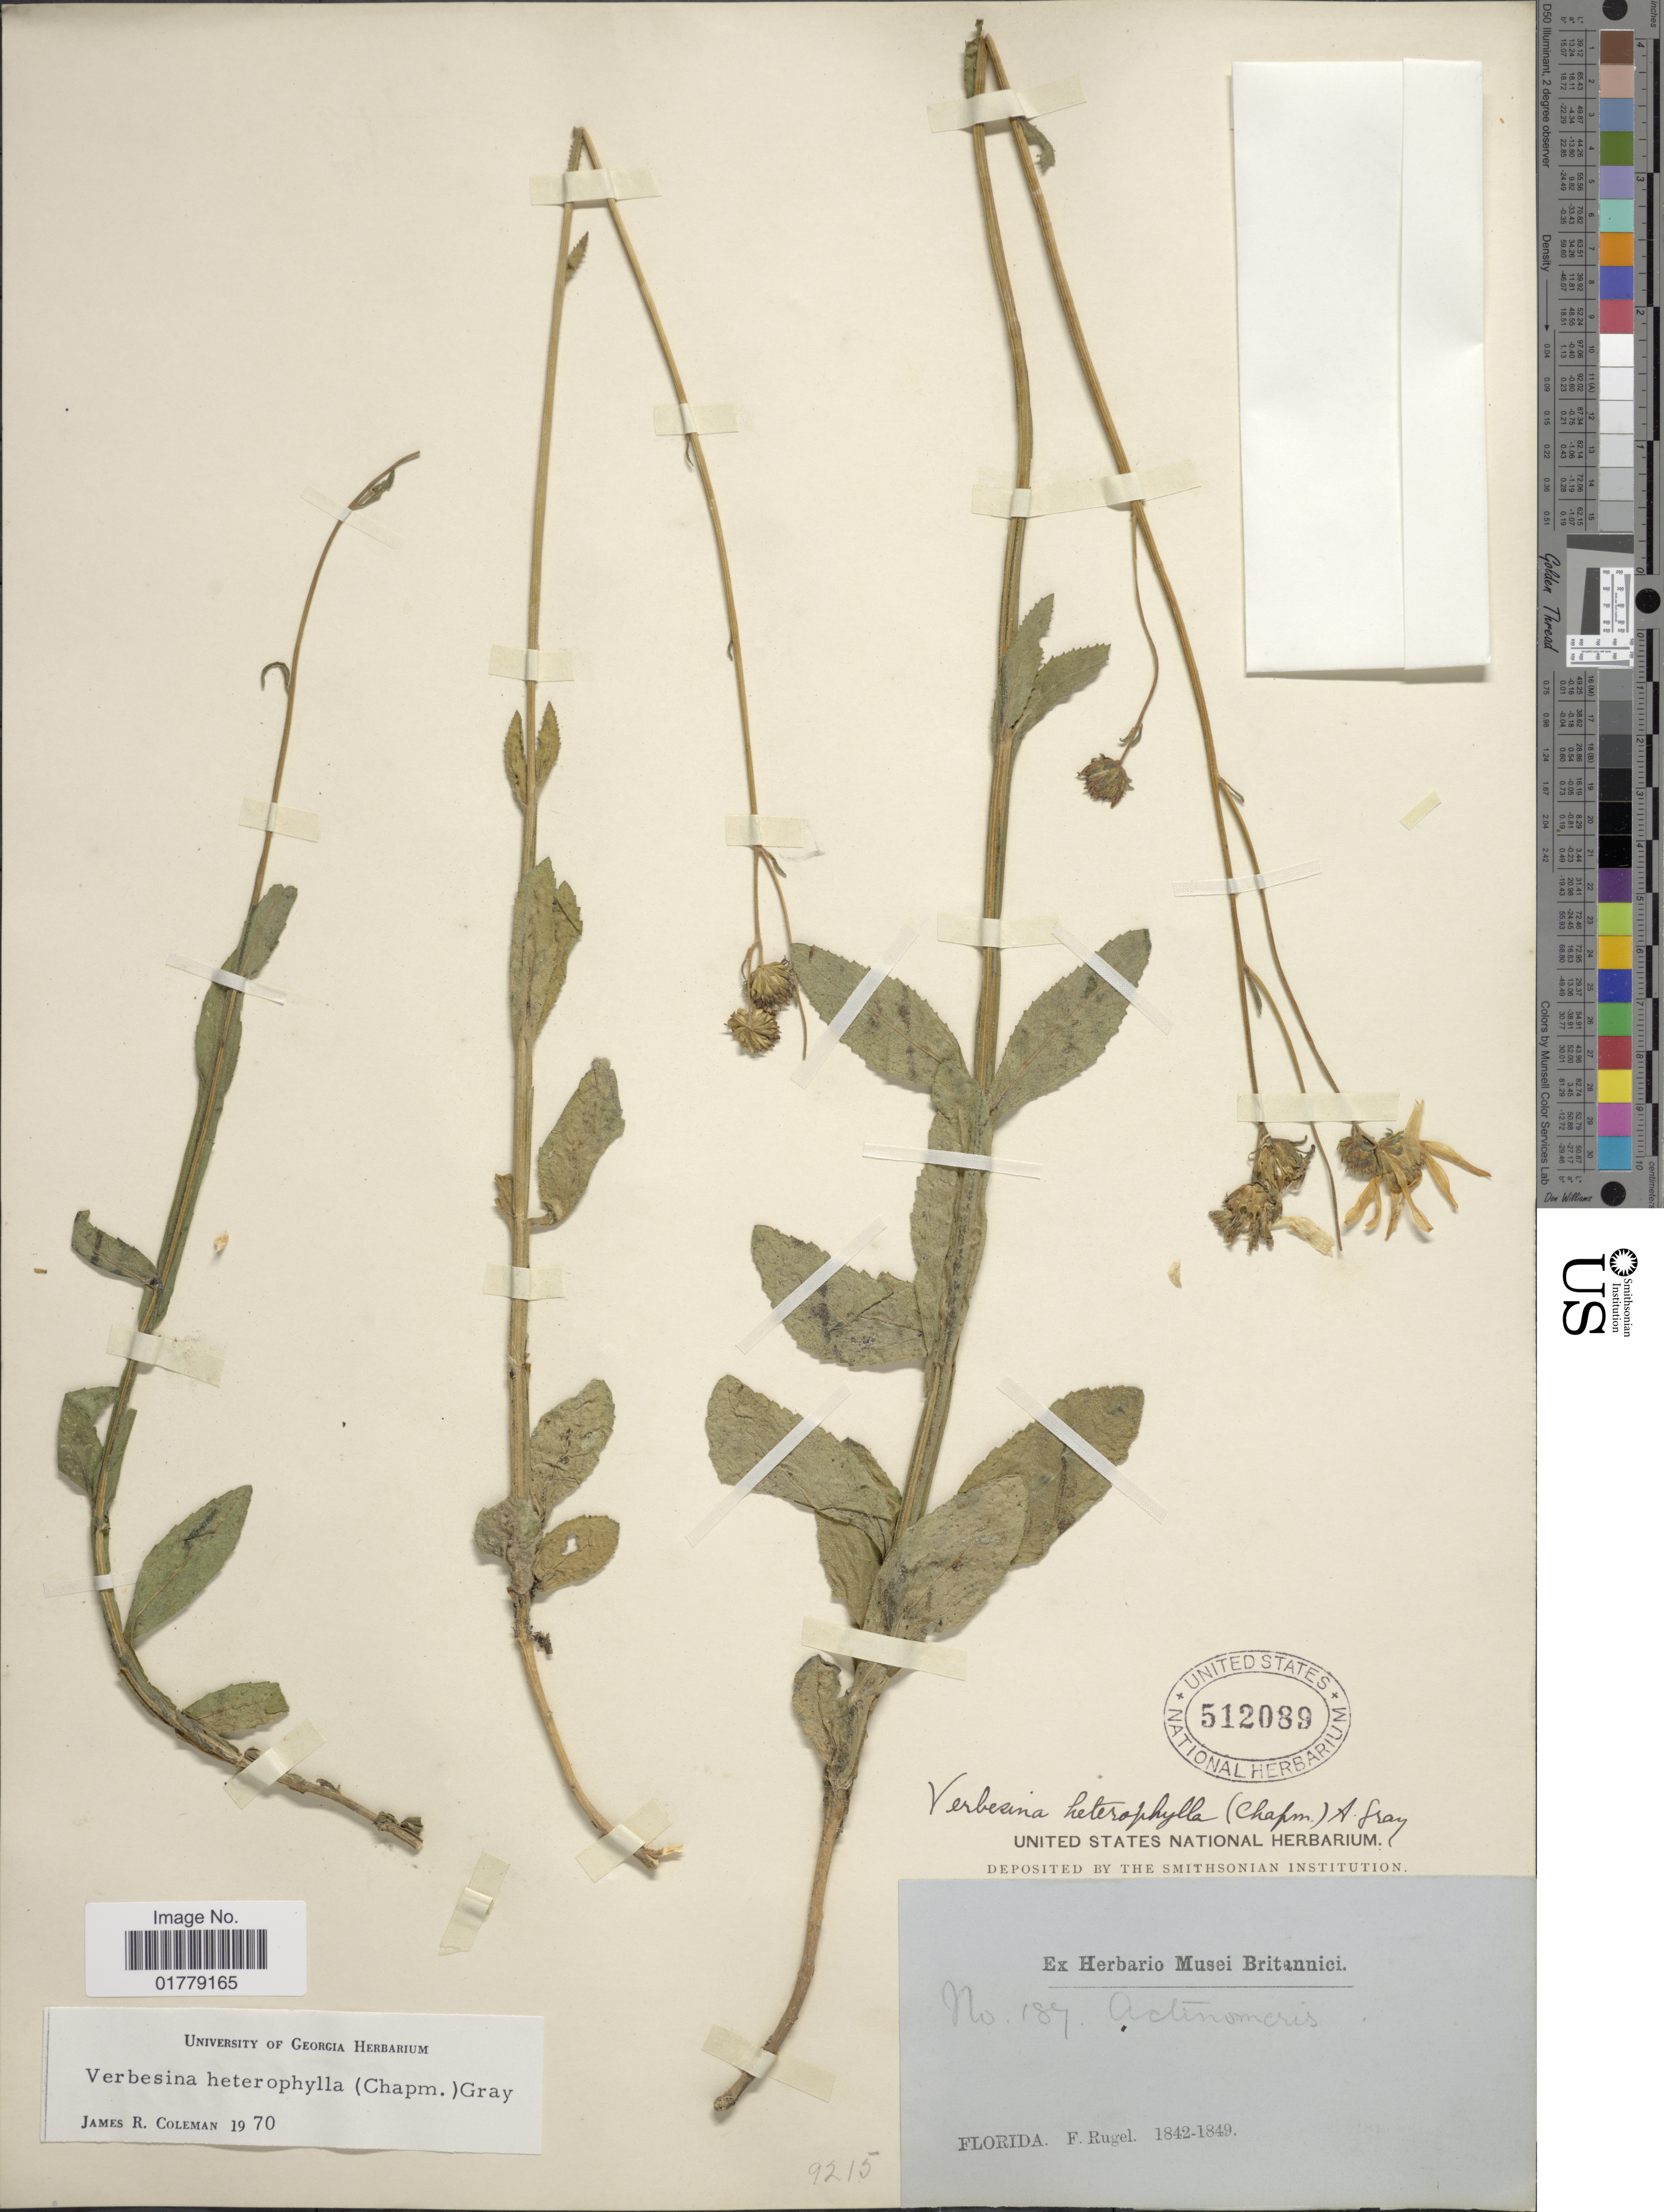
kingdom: Plantae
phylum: Tracheophyta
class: Magnoliopsida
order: Asterales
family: Asteraceae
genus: Verbesina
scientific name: Verbesina heterophylla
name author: A. Gray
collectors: F. Rugel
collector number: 187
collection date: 1842/1849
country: United States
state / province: Florida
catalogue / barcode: US 512089